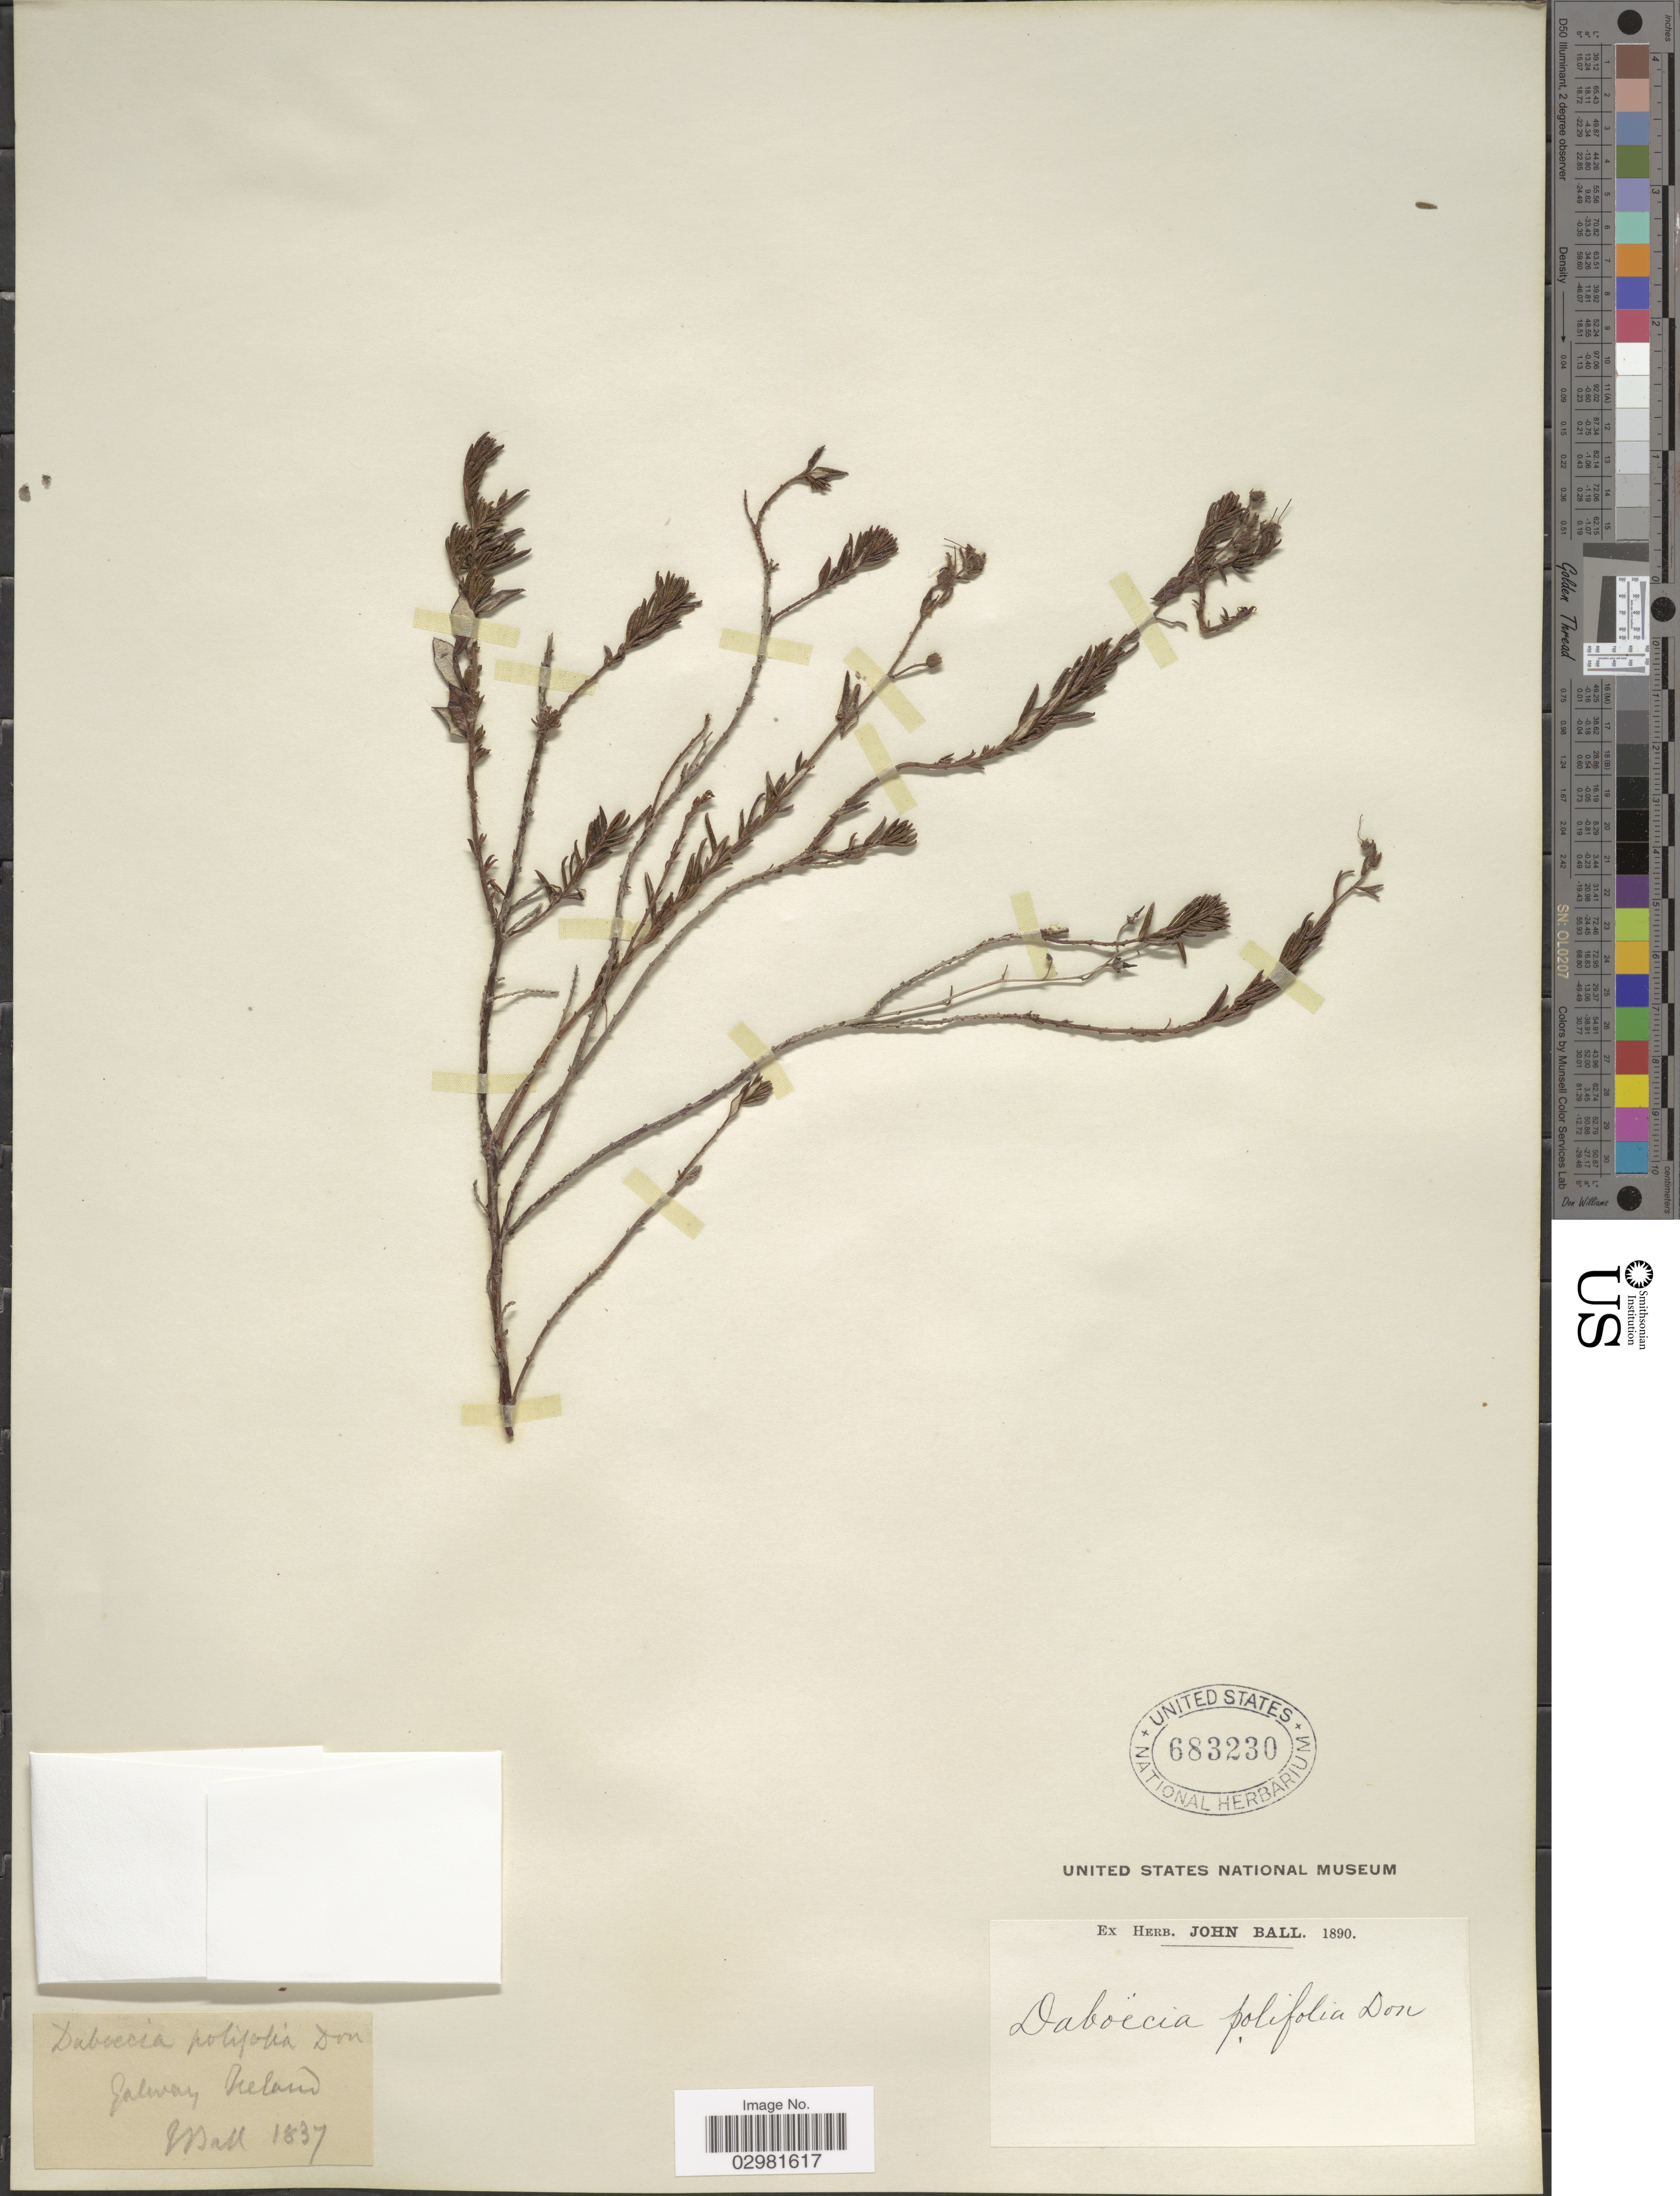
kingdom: Plantae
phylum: Tracheophyta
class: Magnoliopsida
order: Ericales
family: Ericaceae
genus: Daboecia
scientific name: Daboecia polifolia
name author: D. Don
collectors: J. Ball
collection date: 1837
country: Ireland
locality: Galway.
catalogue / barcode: US 683230